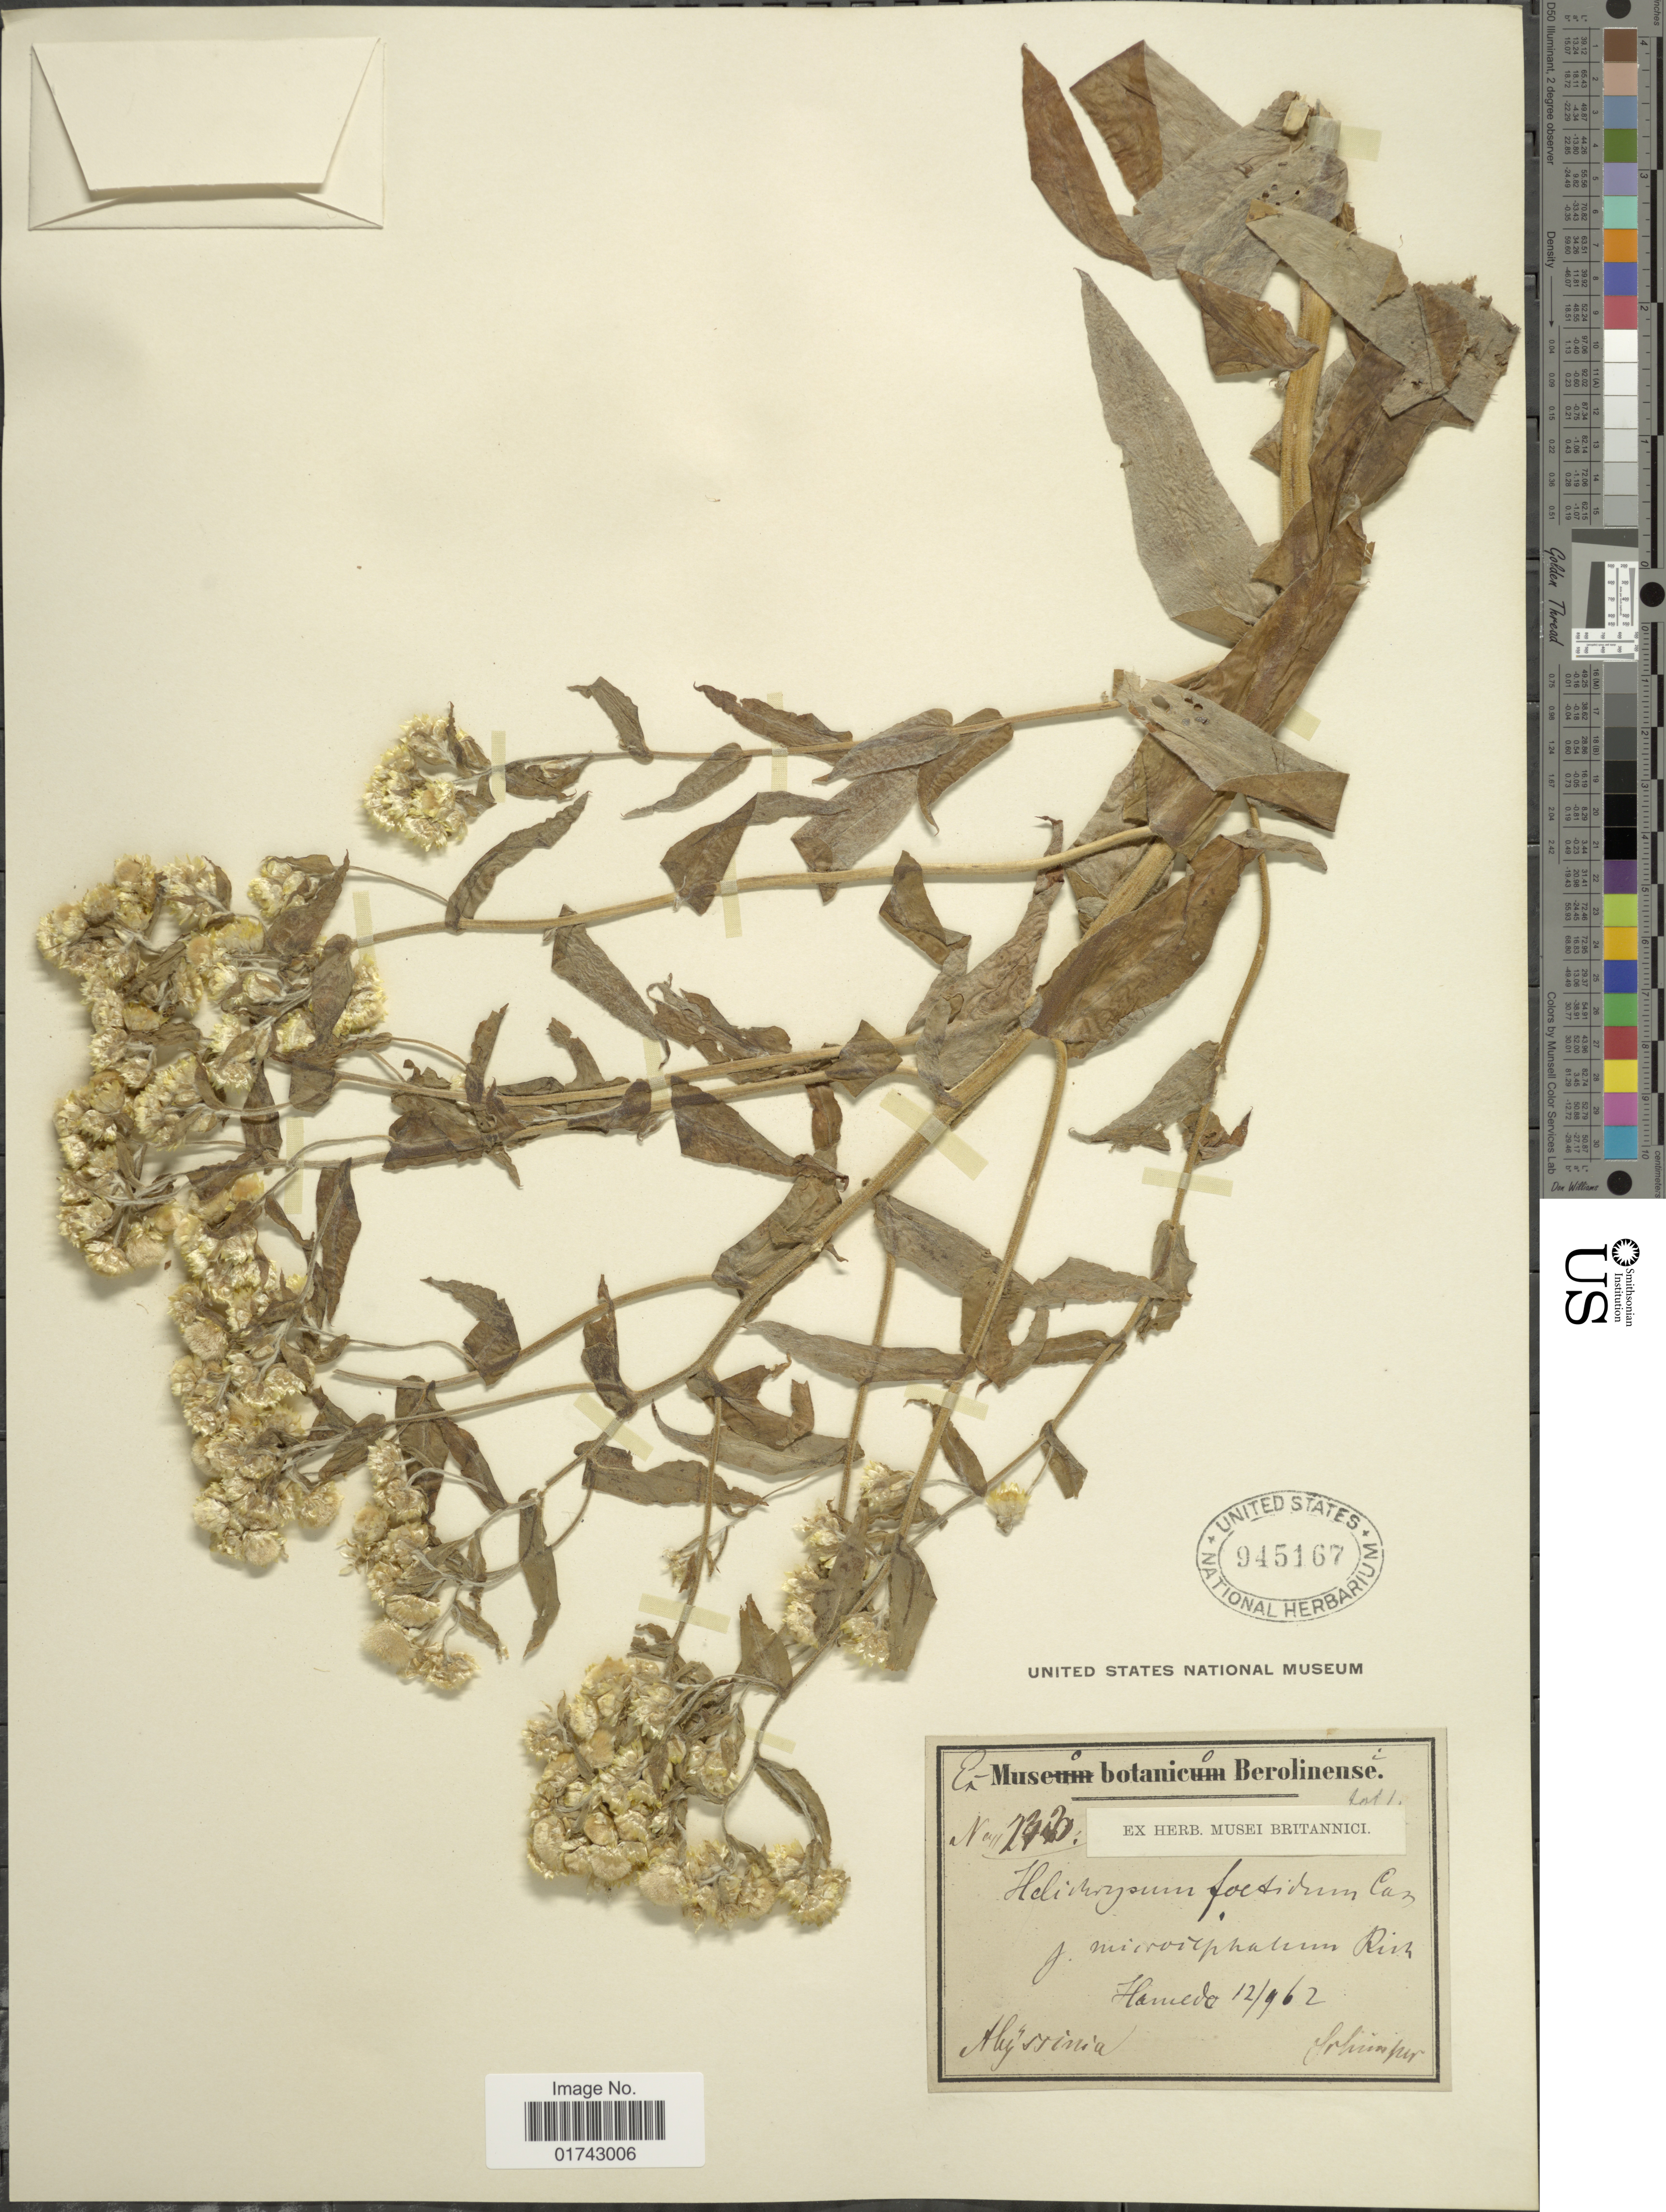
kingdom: Plantae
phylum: Tracheophyta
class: Magnoliopsida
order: Asterales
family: Asteraceae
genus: Helichrysum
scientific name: Helichrysum foetidum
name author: (L.) Moench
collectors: -. Schimper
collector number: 233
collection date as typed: Transcribed d/m/y: 12/9/62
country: Eritrea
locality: Hamedo, Abyssinia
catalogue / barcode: US 945167